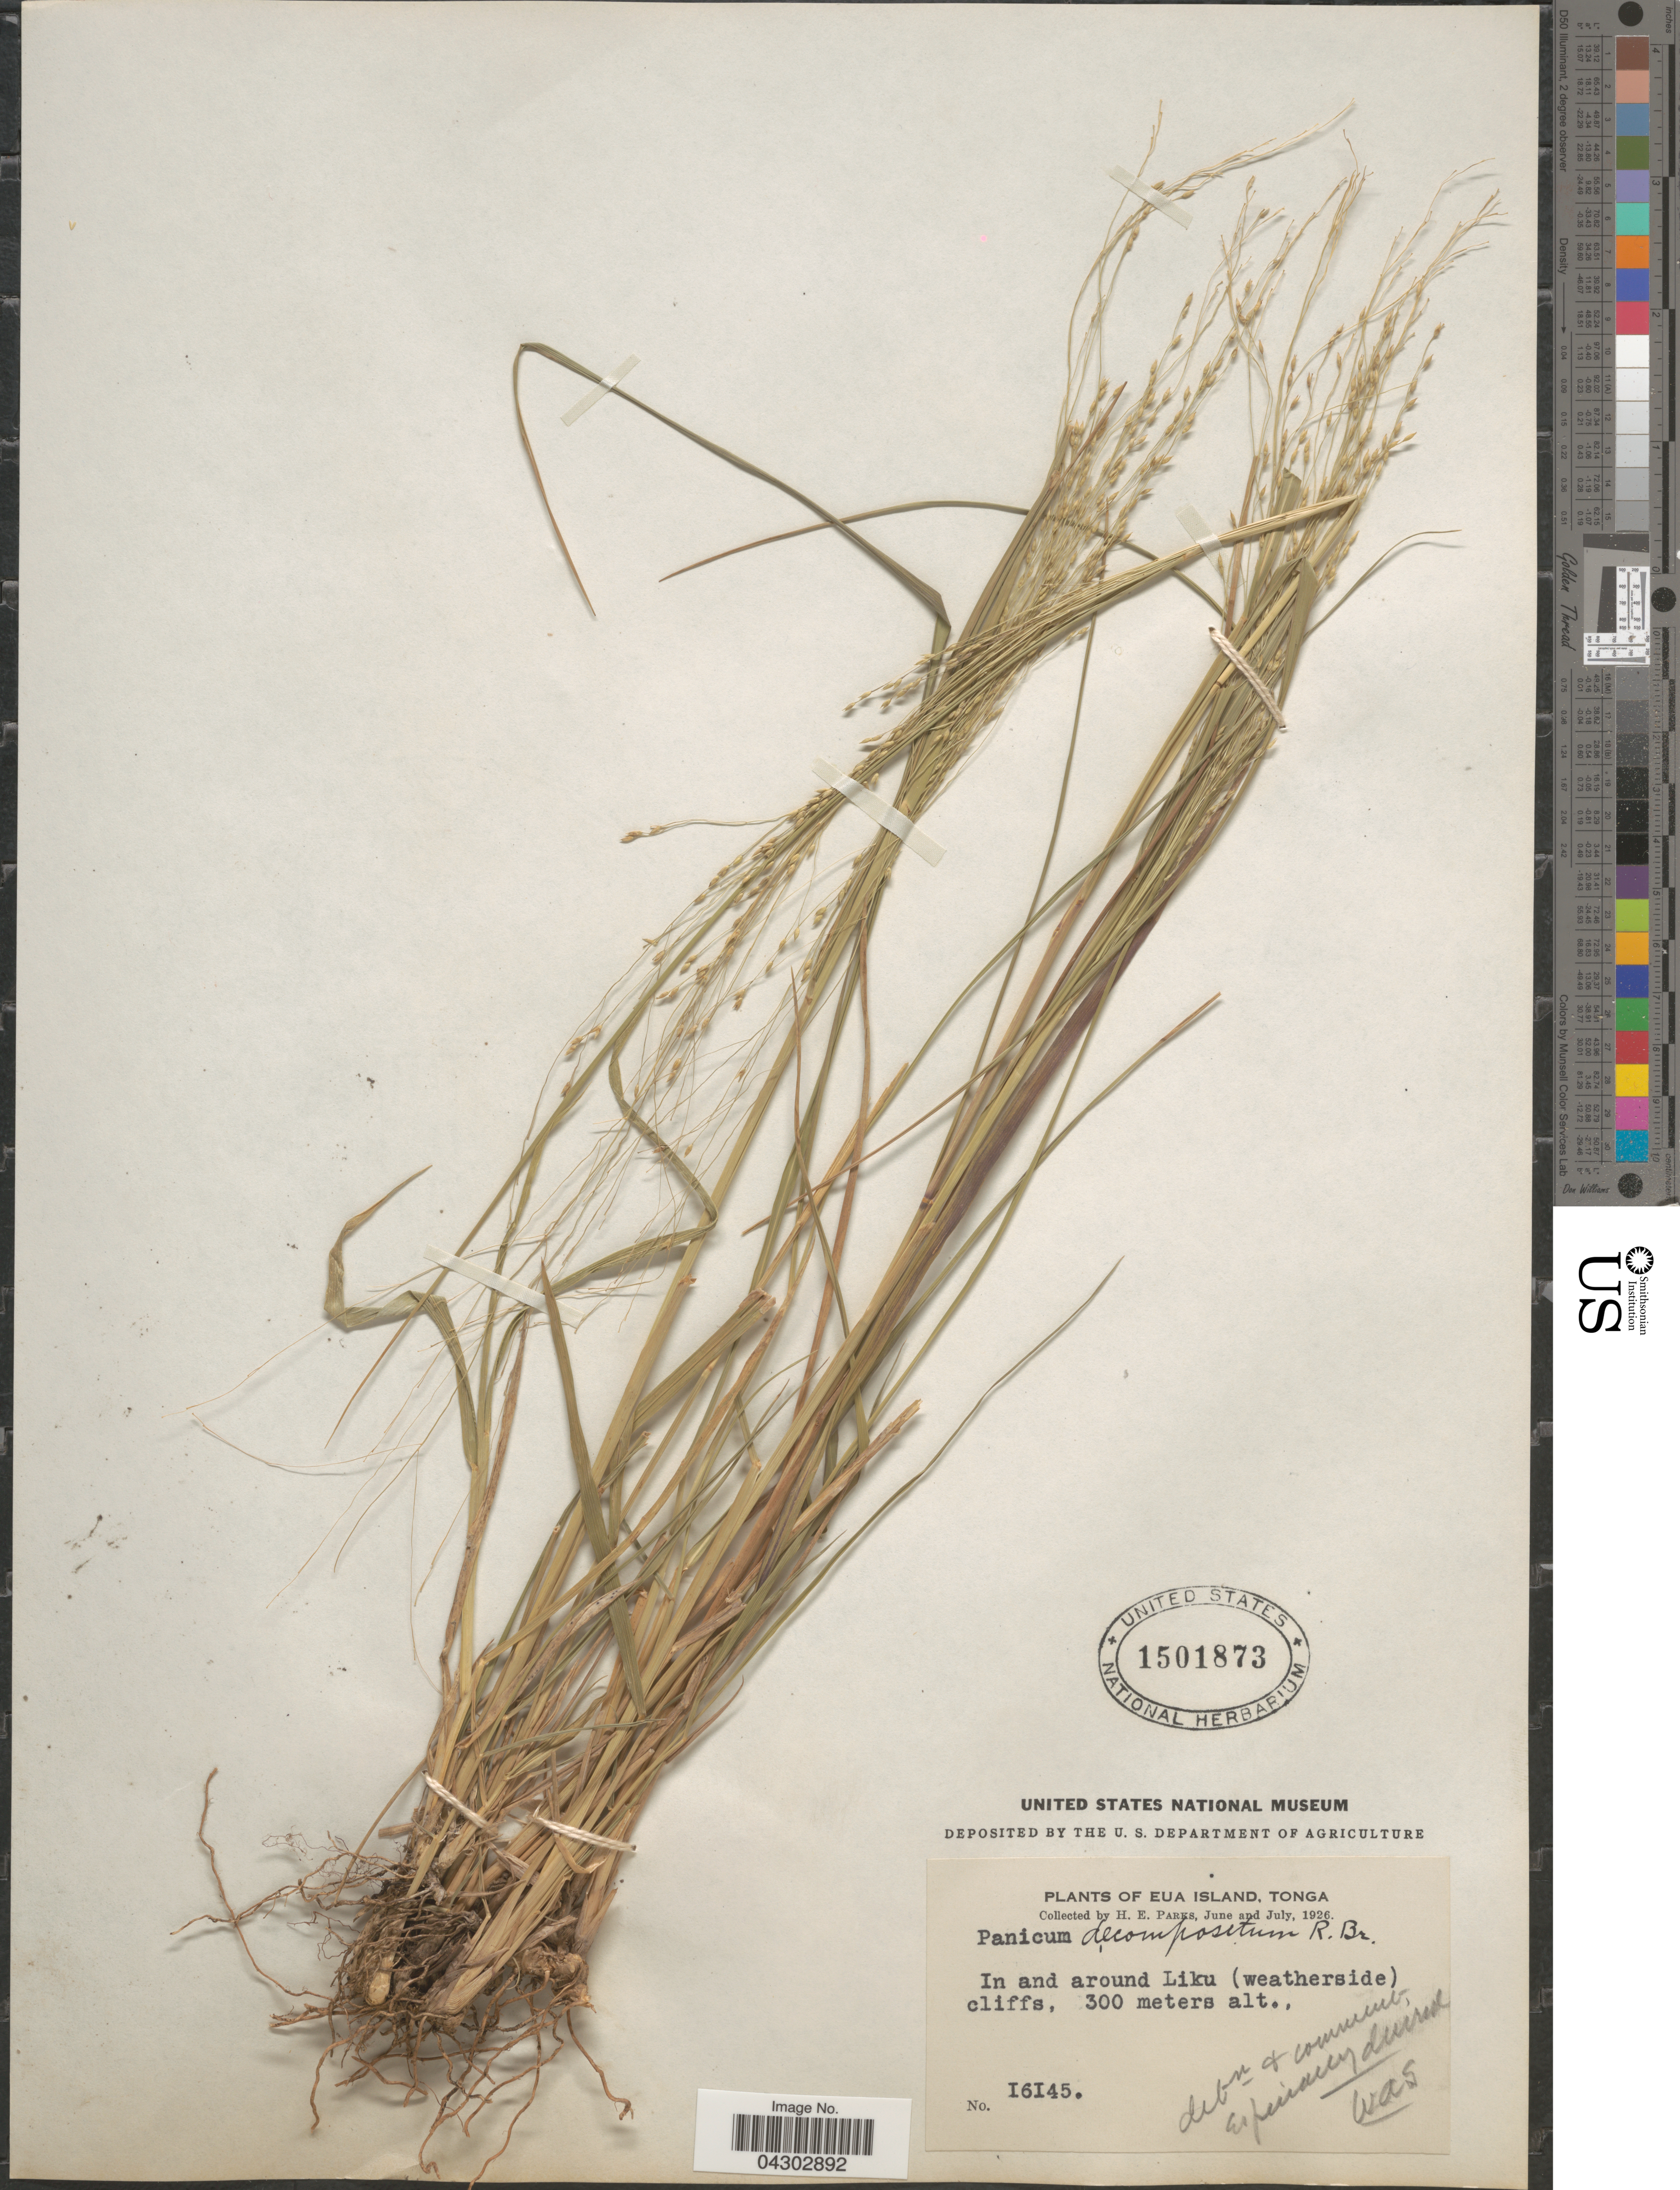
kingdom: Plantae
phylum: Tracheophyta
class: Liliopsida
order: Poales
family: Poaceae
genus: Panicum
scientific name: Panicum decompositum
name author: R. Br.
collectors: H. E. Parks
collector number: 16145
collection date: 1926-06/1926-07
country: Tonga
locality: Eua Island. In and around Liku (weatherside) cliffs.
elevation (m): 300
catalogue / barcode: US 1501873